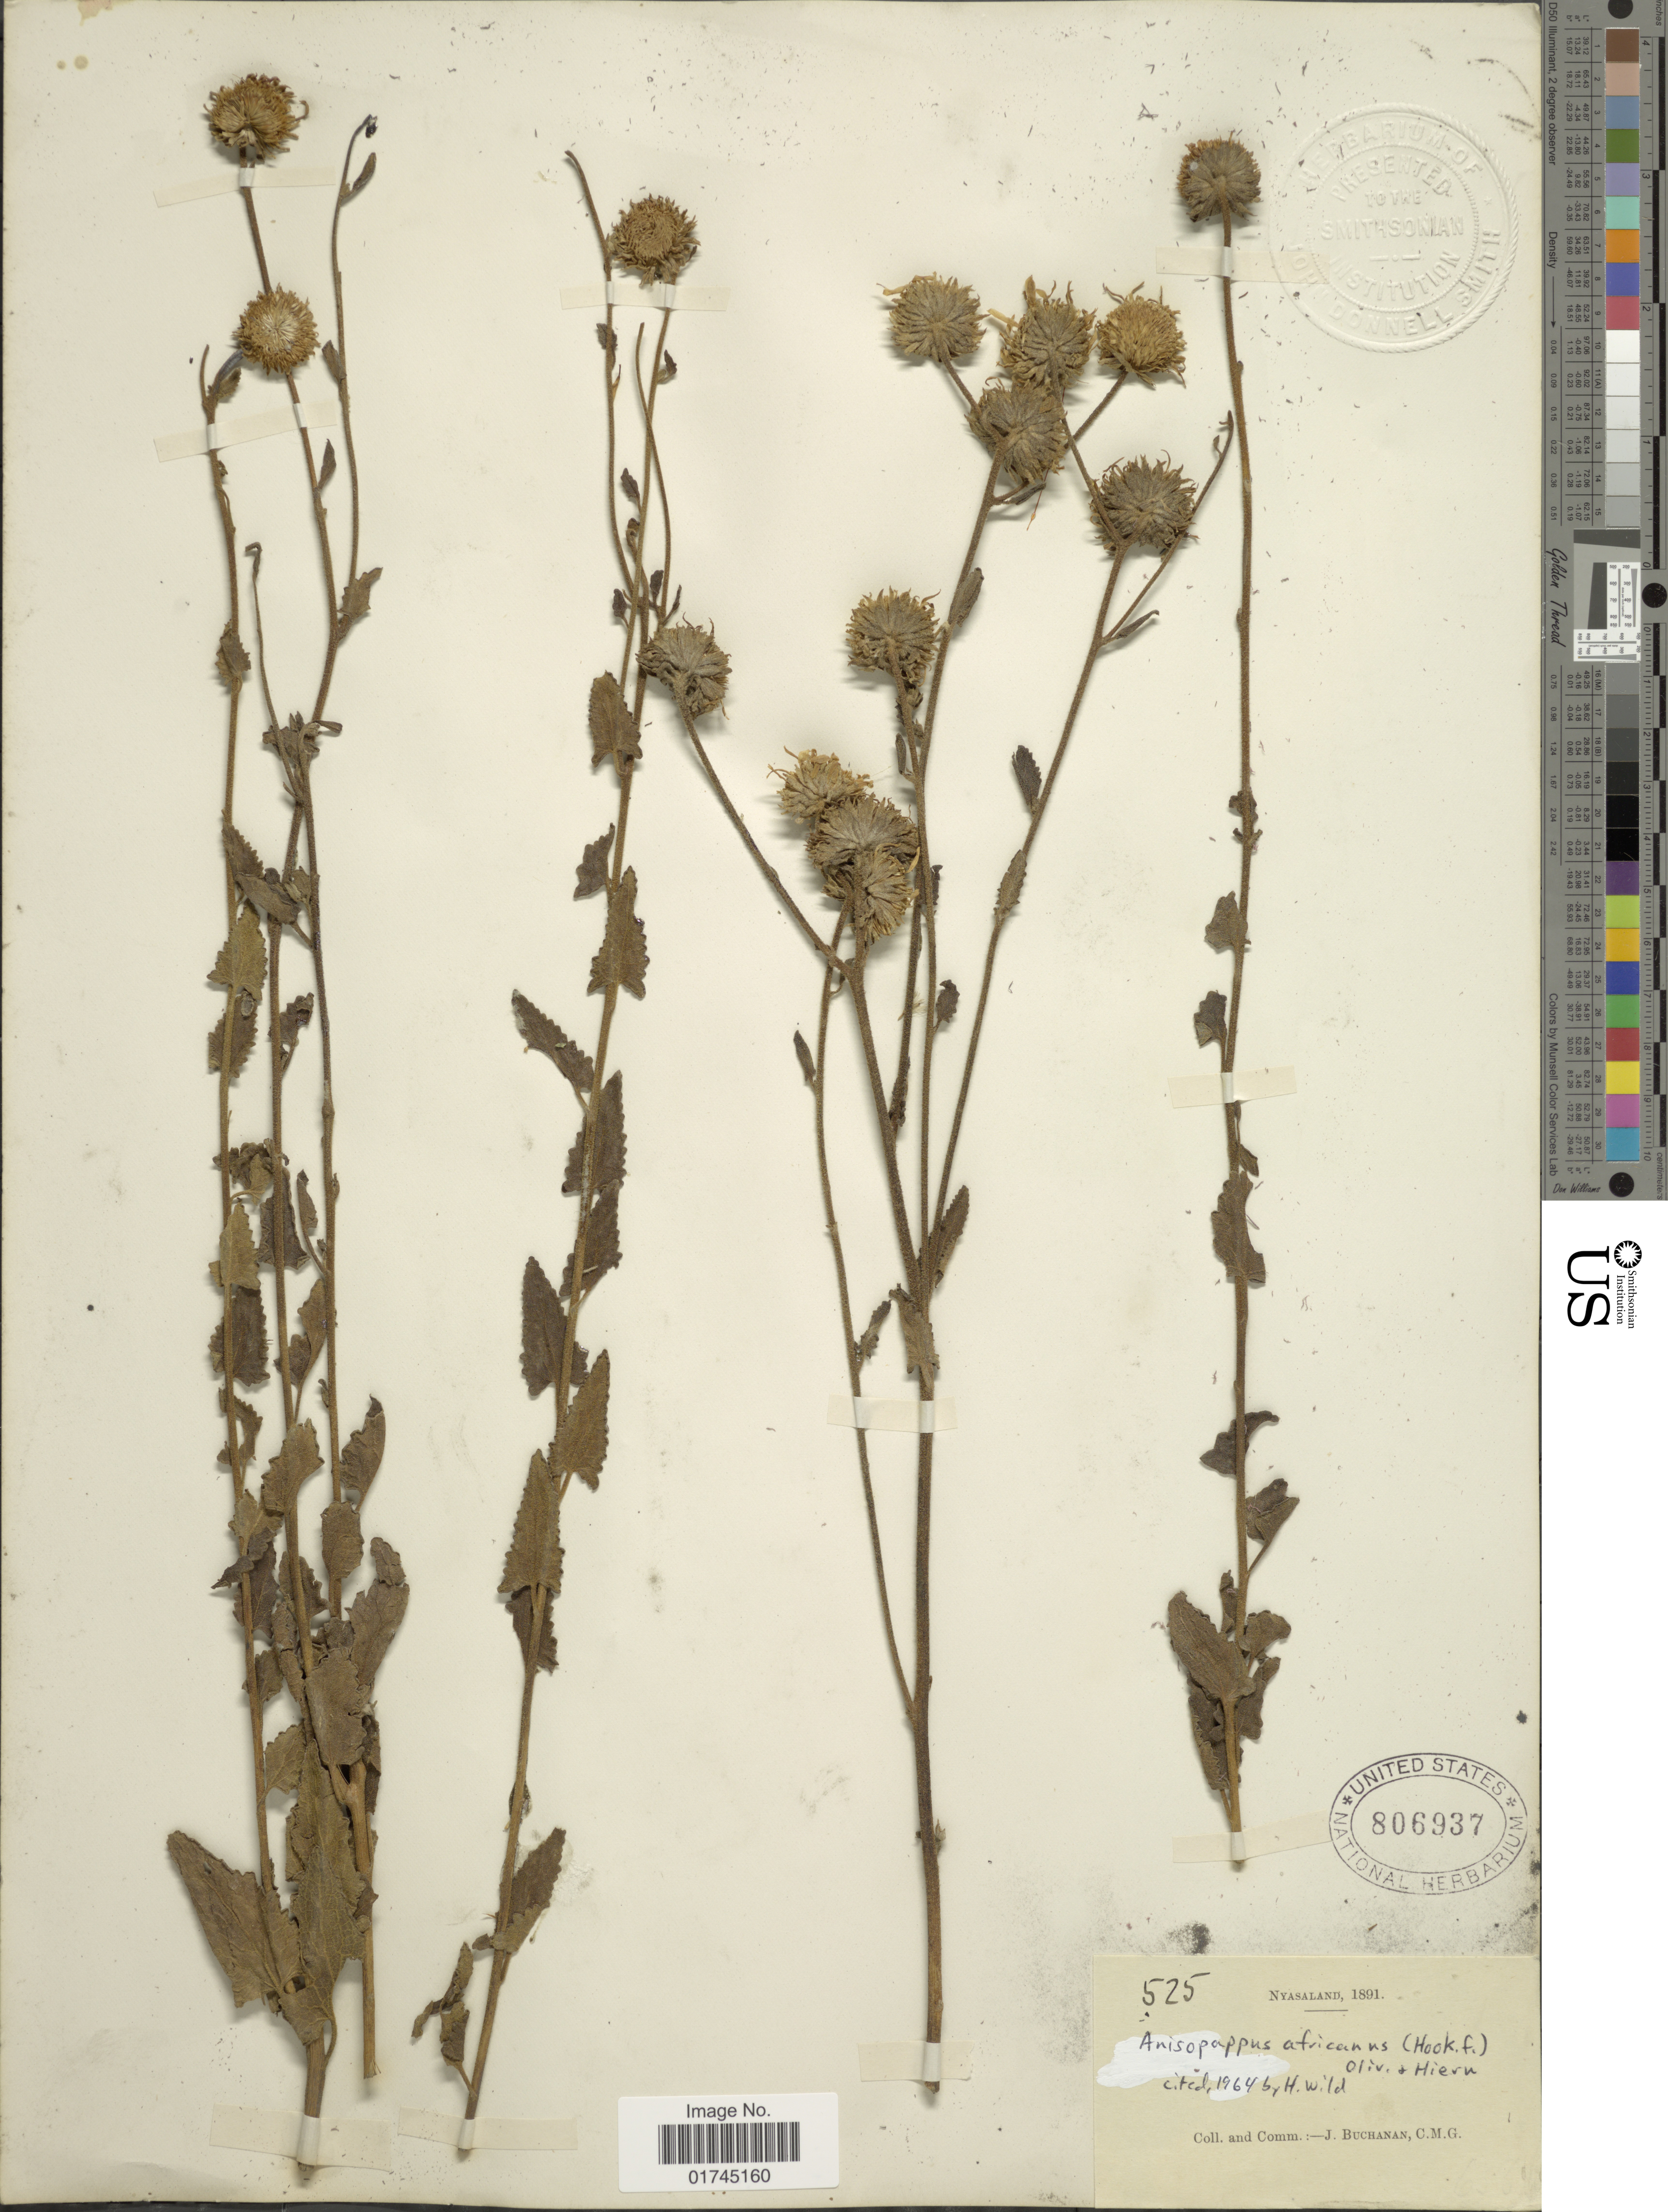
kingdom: Plantae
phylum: Tracheophyta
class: Magnoliopsida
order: Asterales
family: Asteraceae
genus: Anisopappus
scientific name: Anisopappus africanus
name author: (Hook. f.) Oliv. & Hiern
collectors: J. Buchanan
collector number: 525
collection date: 1891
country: Malawi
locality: Nyasaland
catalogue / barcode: US 806937